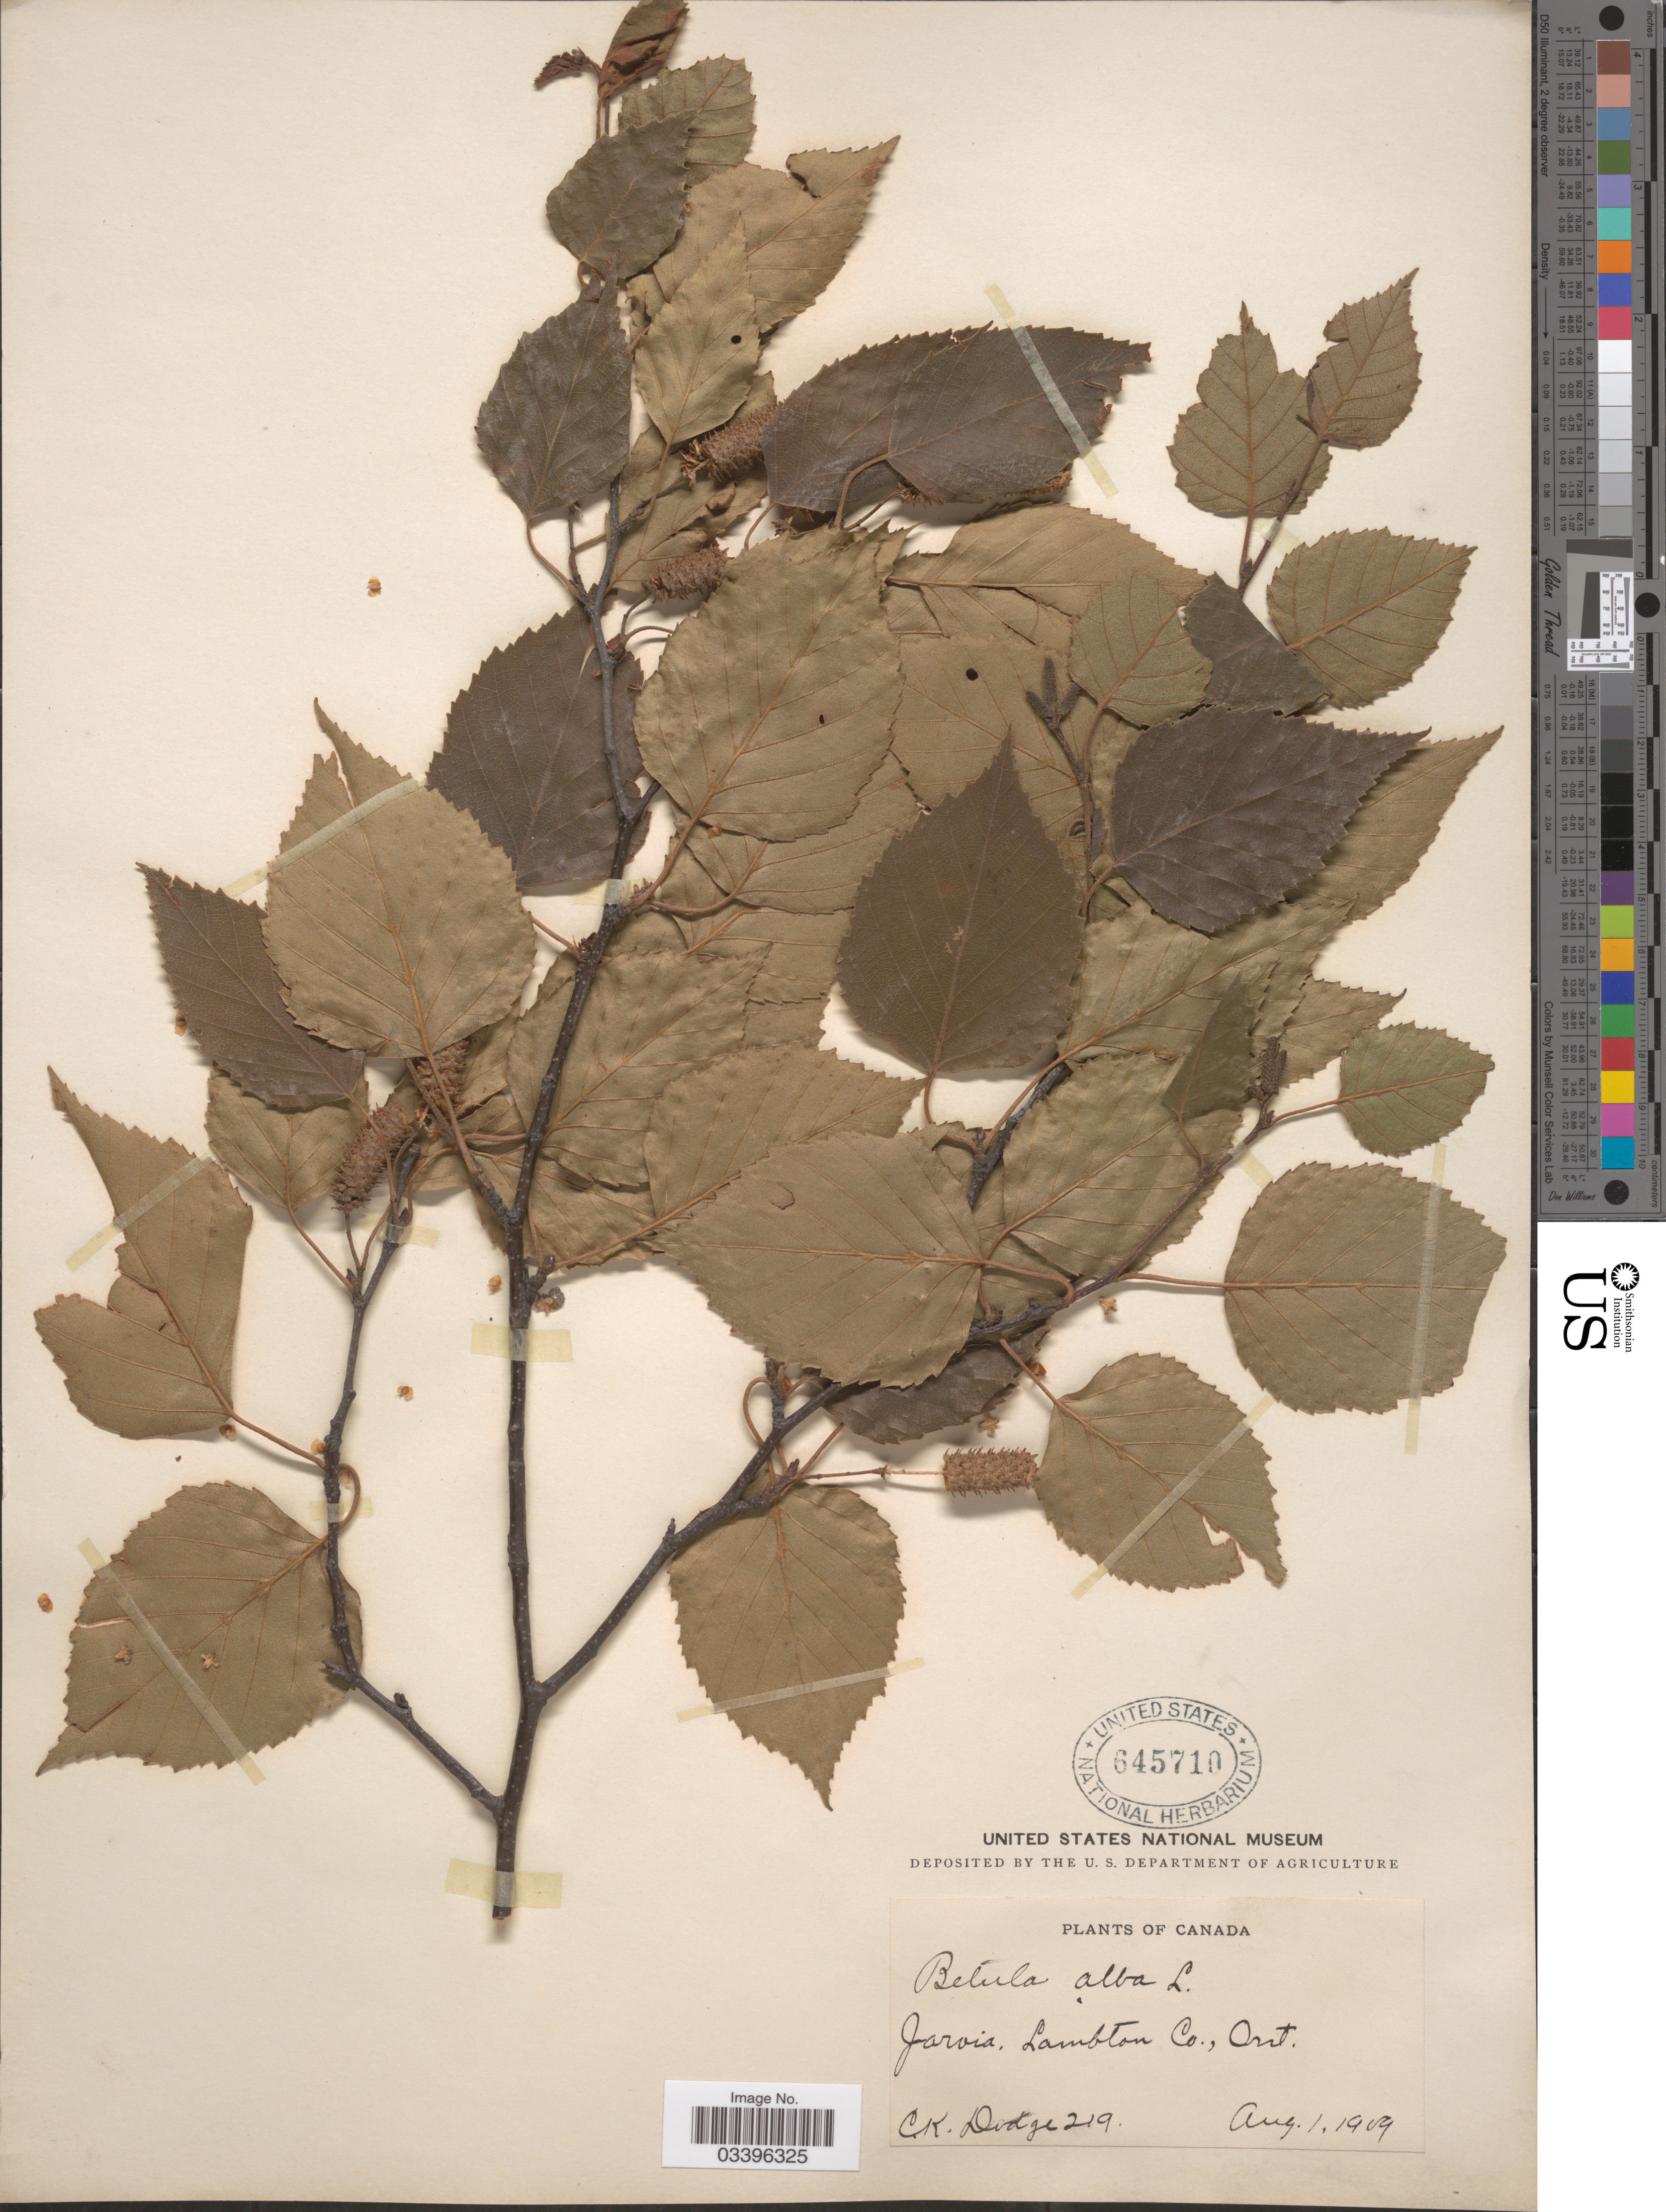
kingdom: Plantae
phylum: Tracheophyta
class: Magnoliopsida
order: Fagales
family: Betulaceae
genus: Betula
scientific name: Betula papyrifera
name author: Marshall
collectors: C. Dodge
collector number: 219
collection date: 1909-08-01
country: Canada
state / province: Ontario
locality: Jarvia, Lambton Co., Ont.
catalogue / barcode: US 645710